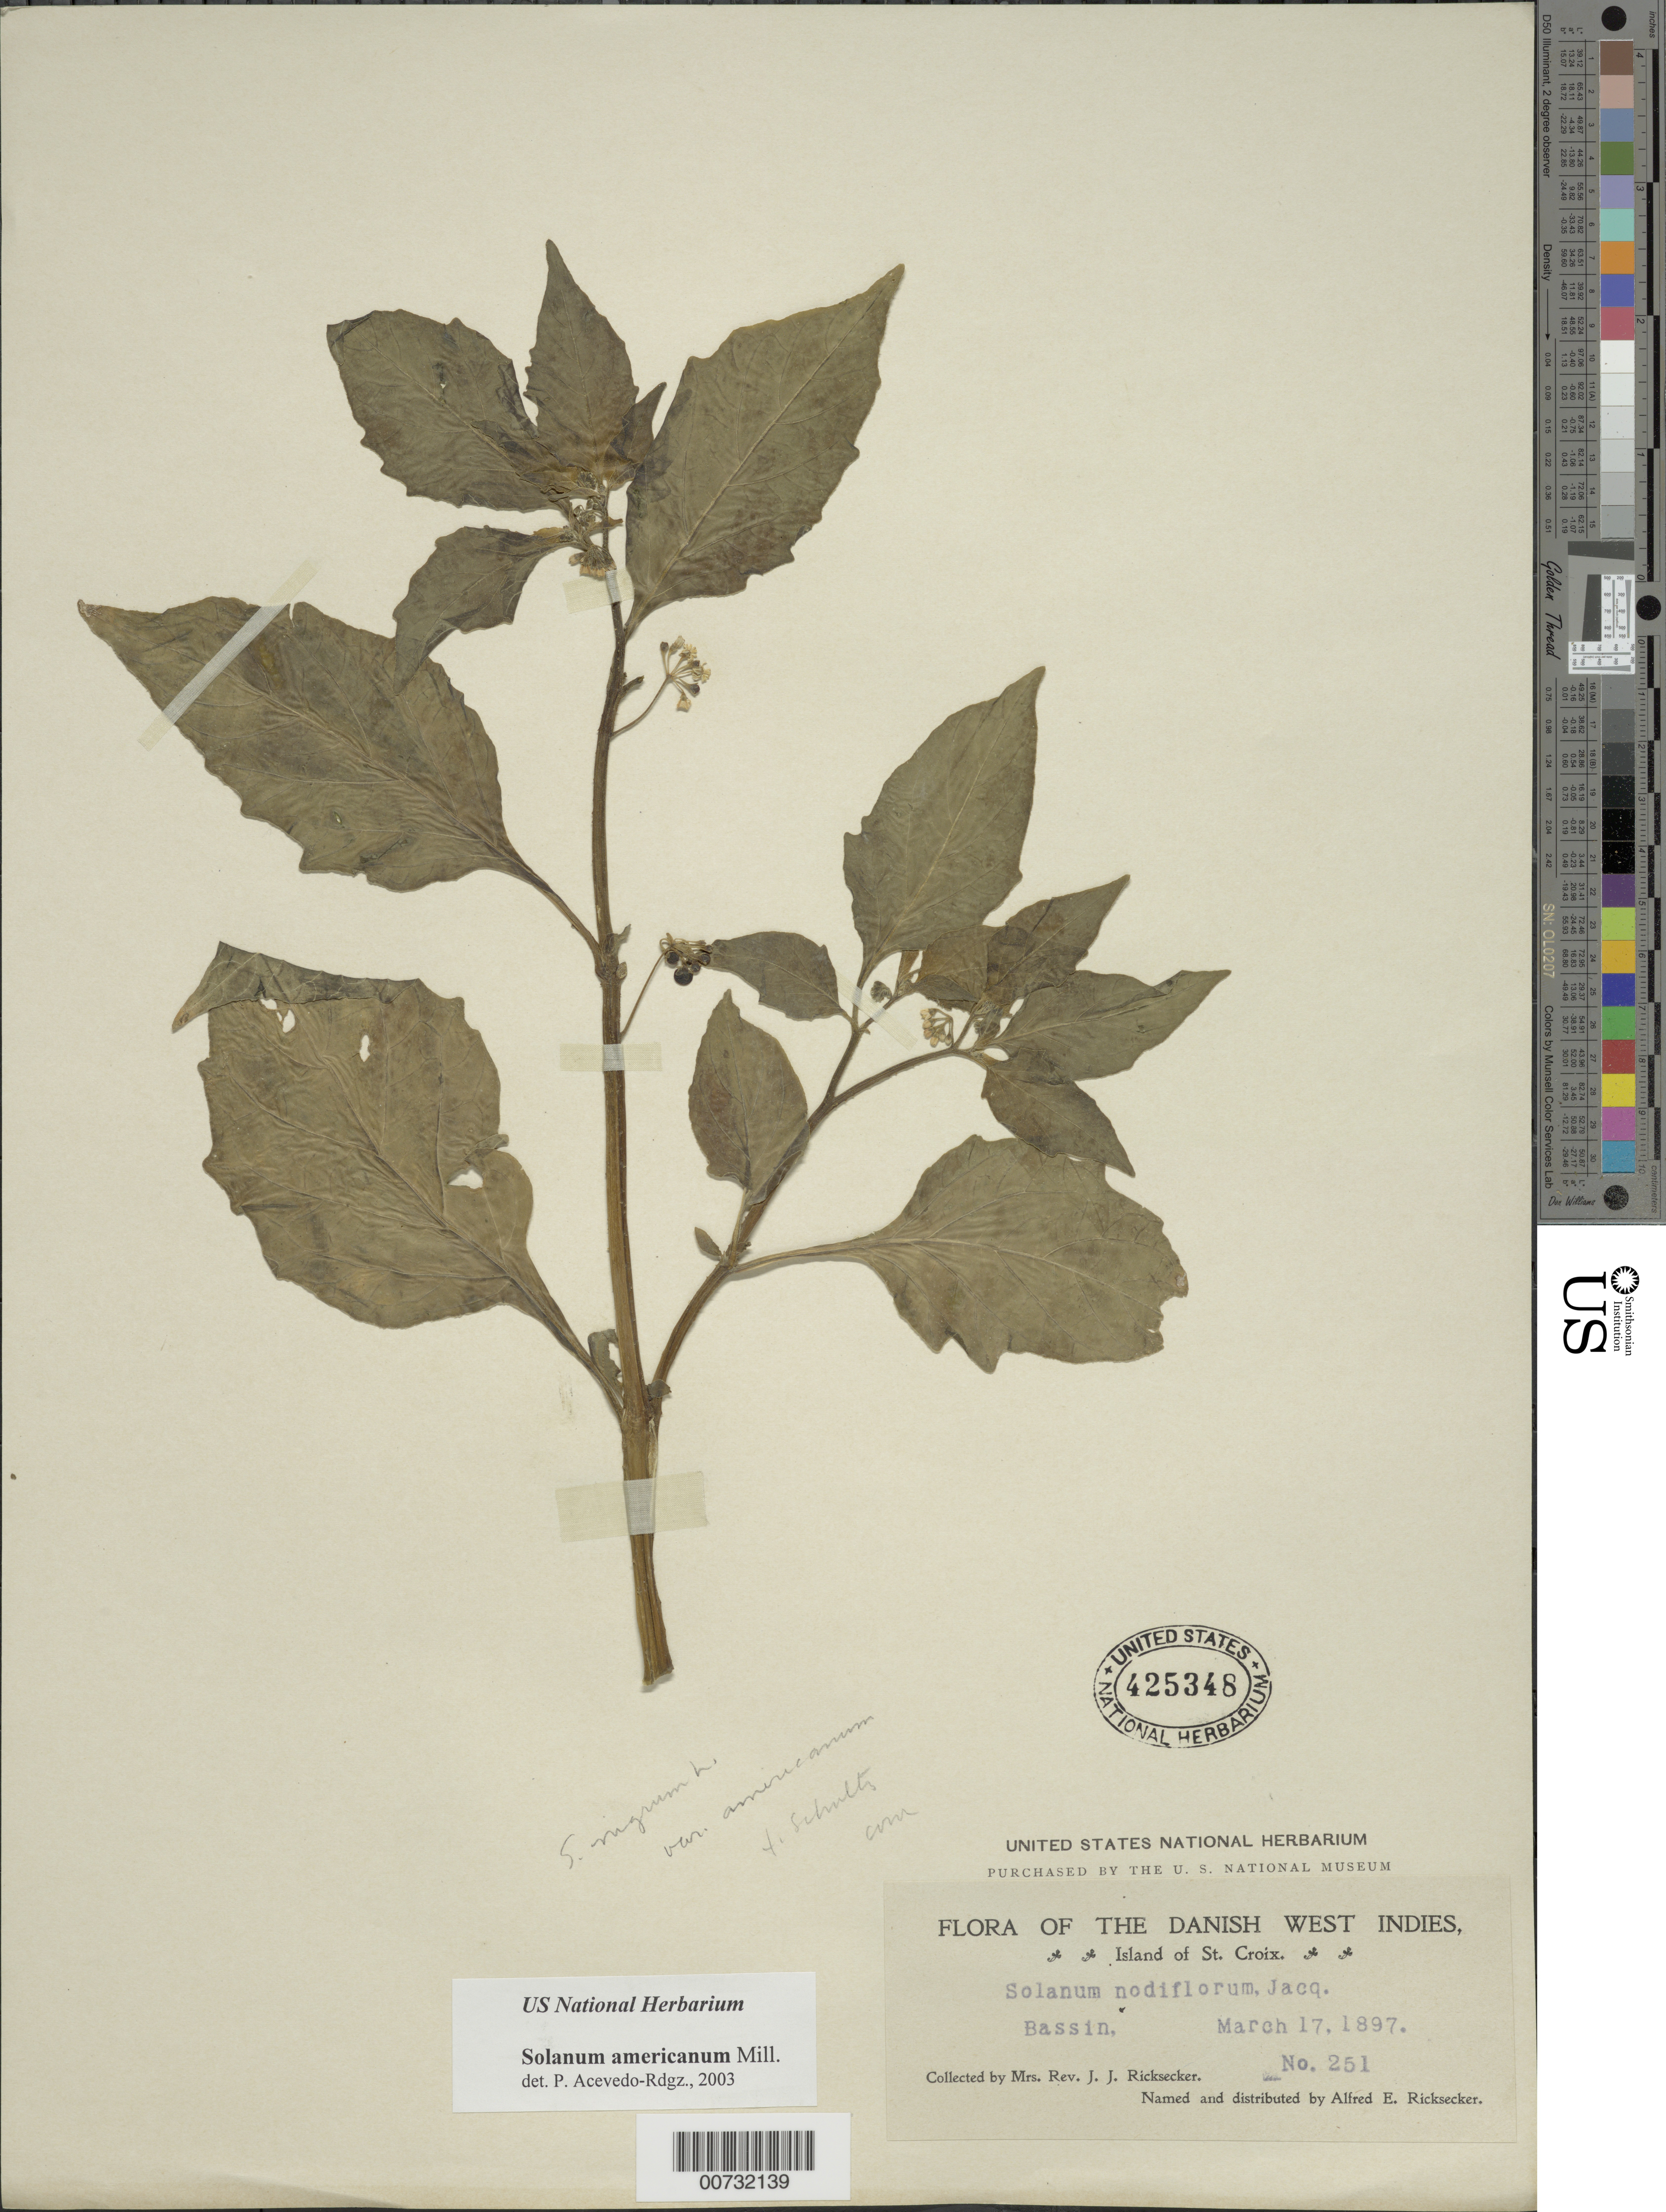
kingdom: Plantae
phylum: Tracheophyta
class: Magnoliopsida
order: Solanales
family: Solanaceae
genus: Solanum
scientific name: Solanum americanum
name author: Mill.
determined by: Acevedo-Rodríguez, P., (BOT), Smithsonian Institution - National Museum of Natural History (UNITED STATES)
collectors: L. A. Ricksecker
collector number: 251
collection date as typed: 17 Mar 1897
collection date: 1897-03-17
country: U.S. Virgin Islands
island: St. Croix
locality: Bassin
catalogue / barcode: US 425348